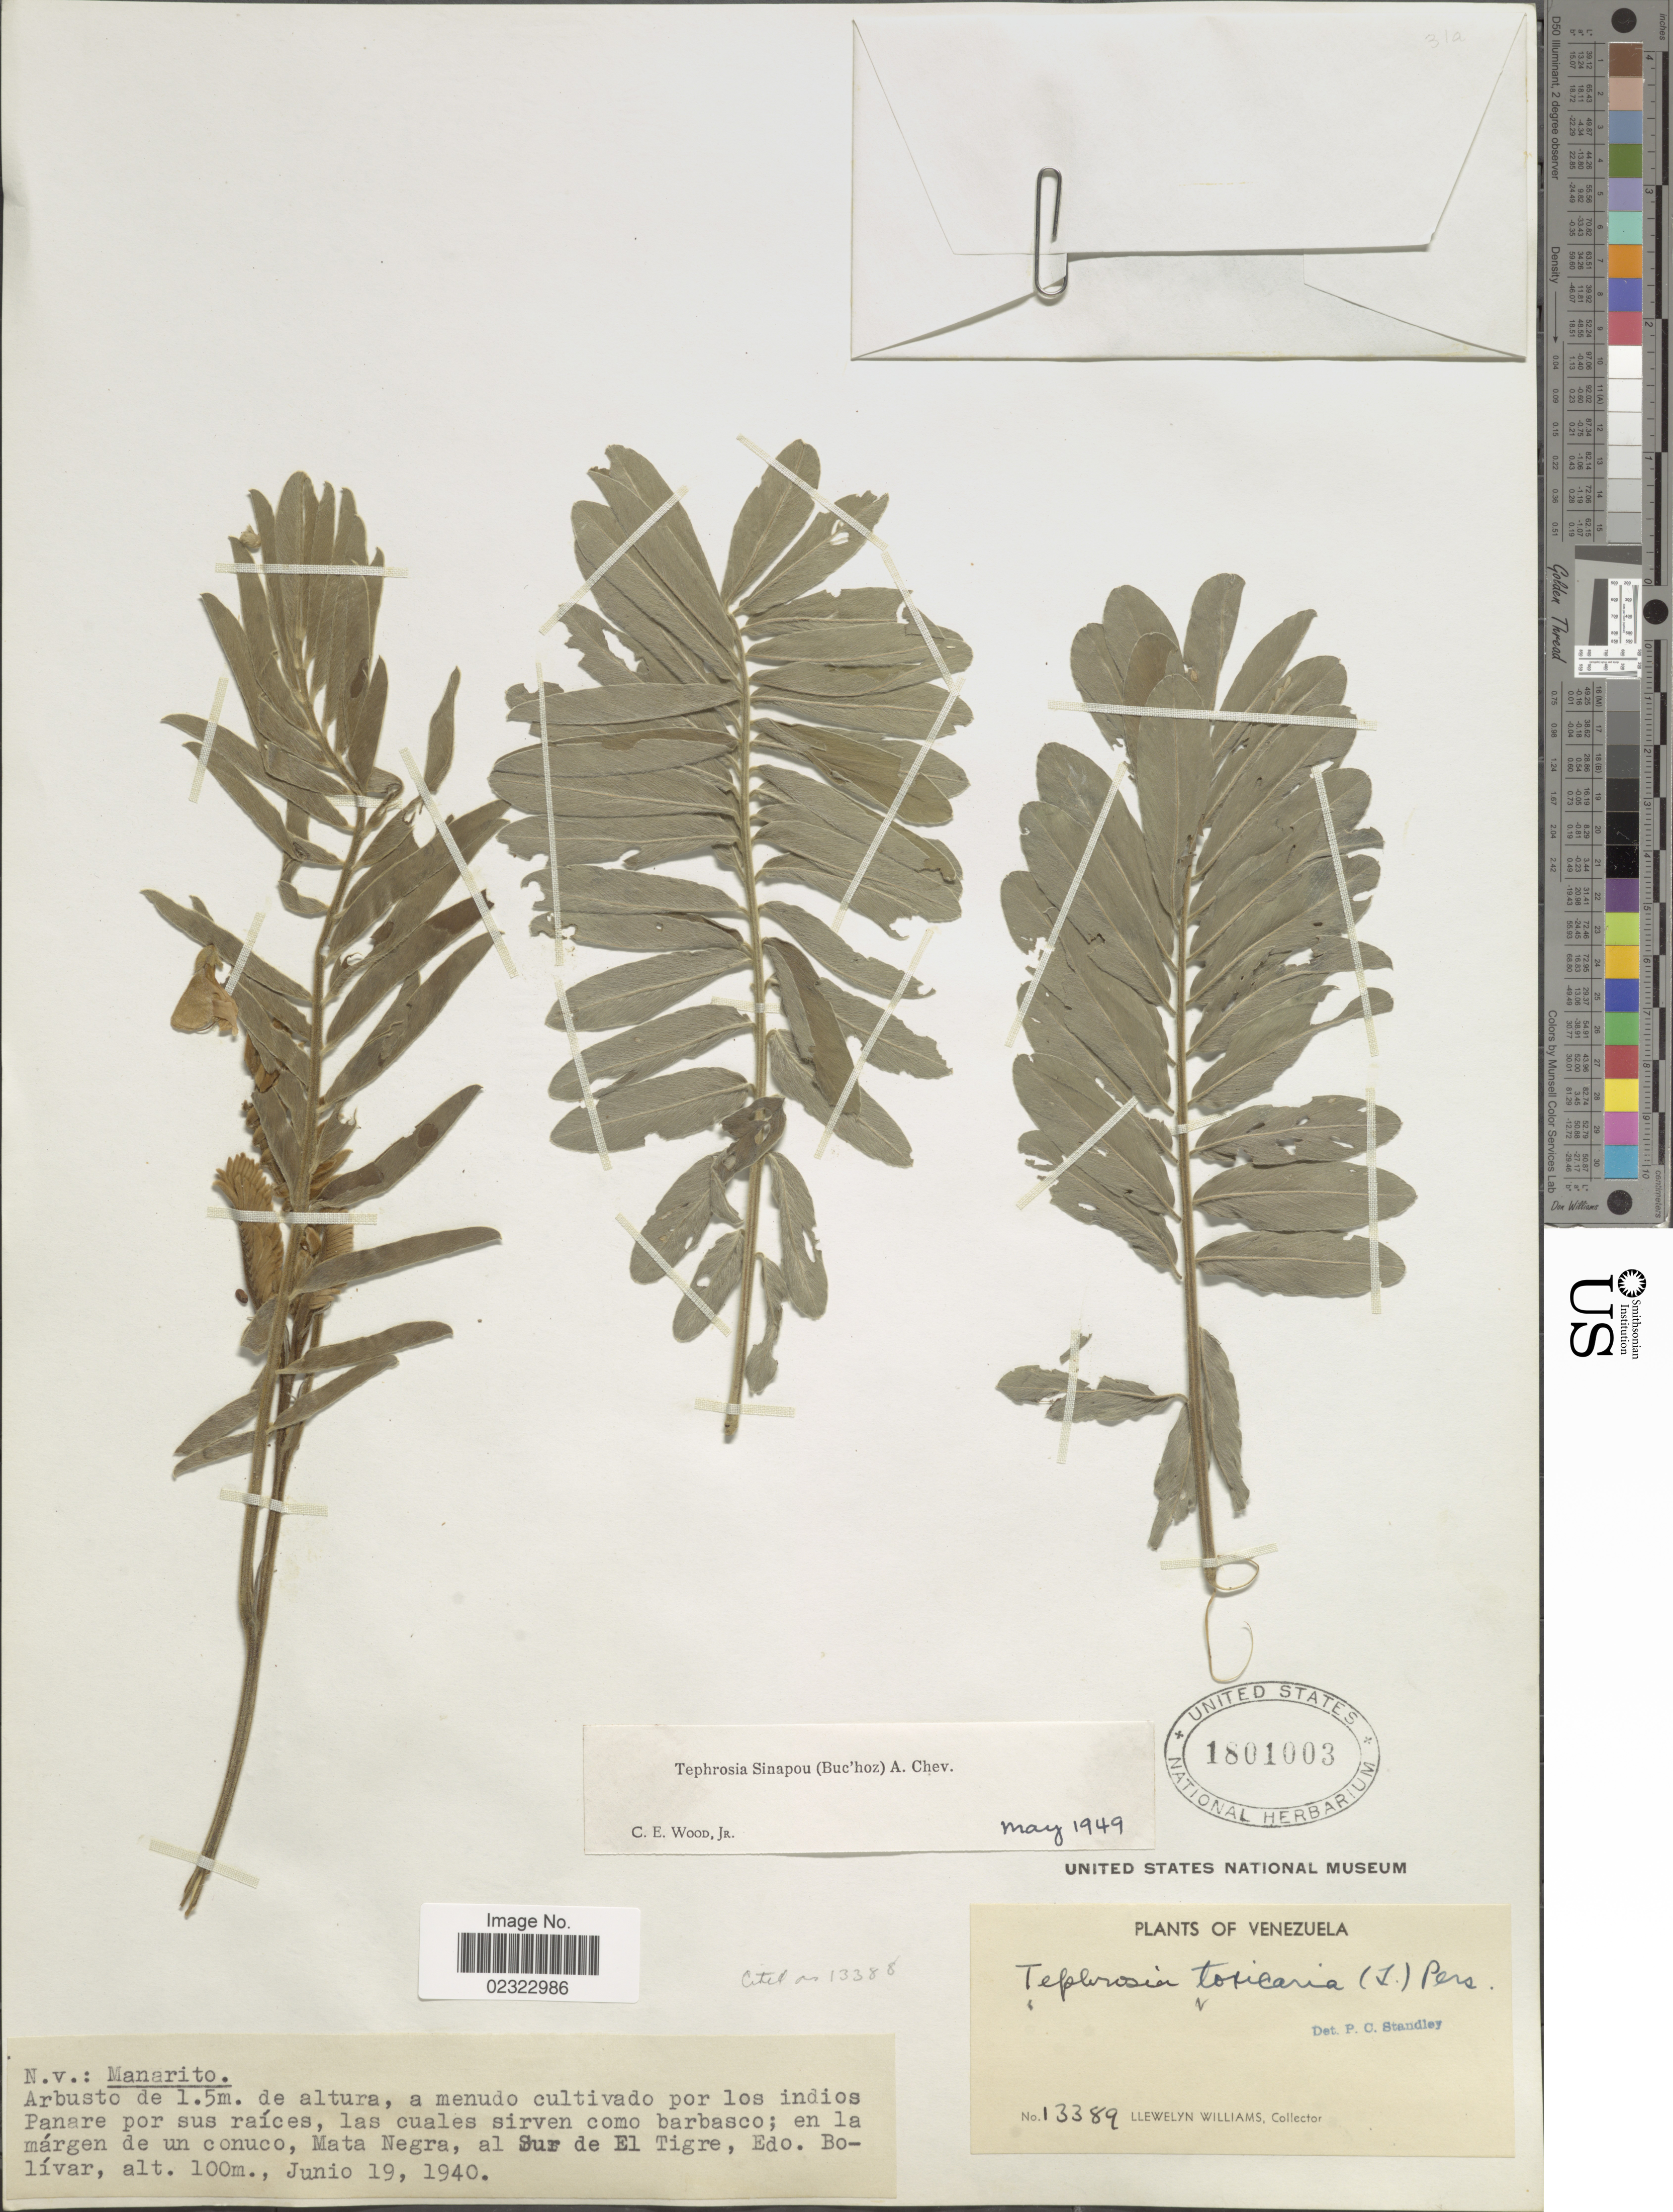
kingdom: Plantae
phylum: Tracheophyta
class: Magnoliopsida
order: Fabales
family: Fabaceae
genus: Tephrosia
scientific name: Tephrosia sinapou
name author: (Buc'hoz) A. Chev.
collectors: Ll. Williams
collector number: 13389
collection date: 1940-06-19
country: Venezuela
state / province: Bolivar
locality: Mata Negra al Sur de El Tigre, Edo. Bolivar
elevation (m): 100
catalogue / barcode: US 1801003